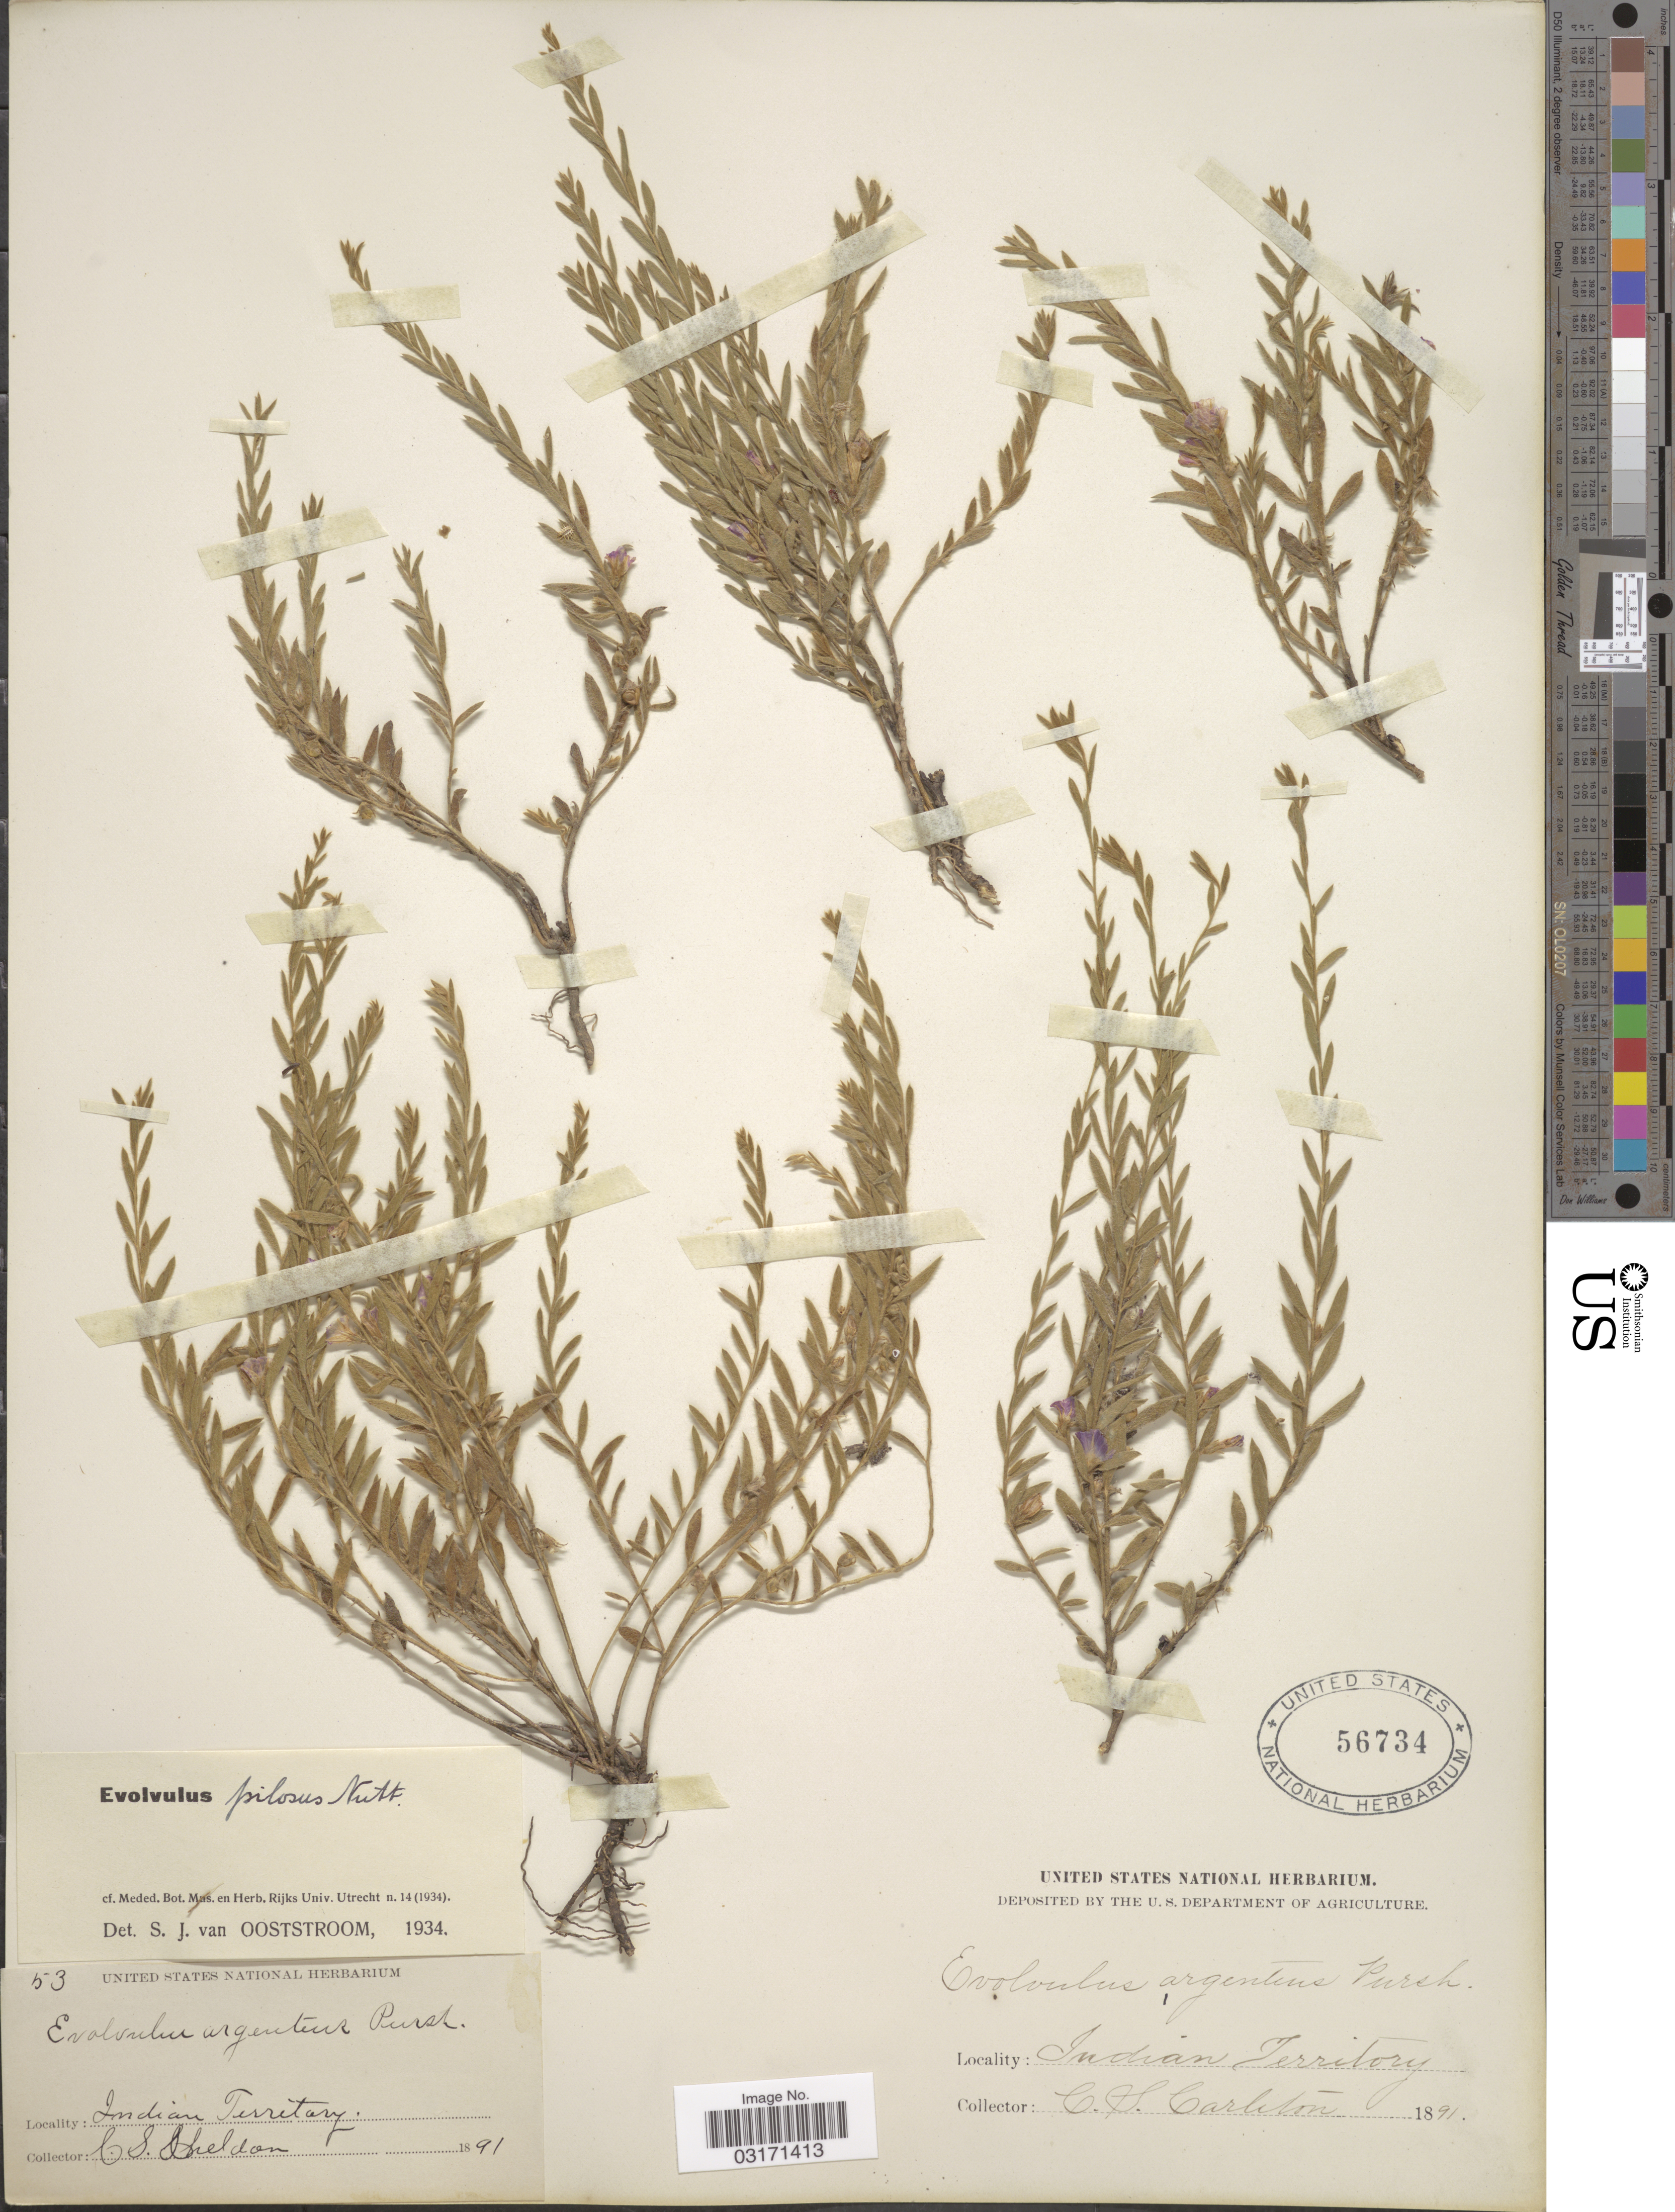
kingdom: Plantae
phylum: Tracheophyta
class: Magnoliopsida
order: Solanales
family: Convolvulaceae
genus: Evolvulus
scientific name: Evolvulus pilosus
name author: Roxb.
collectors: C. S. Sheldon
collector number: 53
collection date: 1891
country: United States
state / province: Oklahoma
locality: Indian Territory.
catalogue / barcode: US 56734